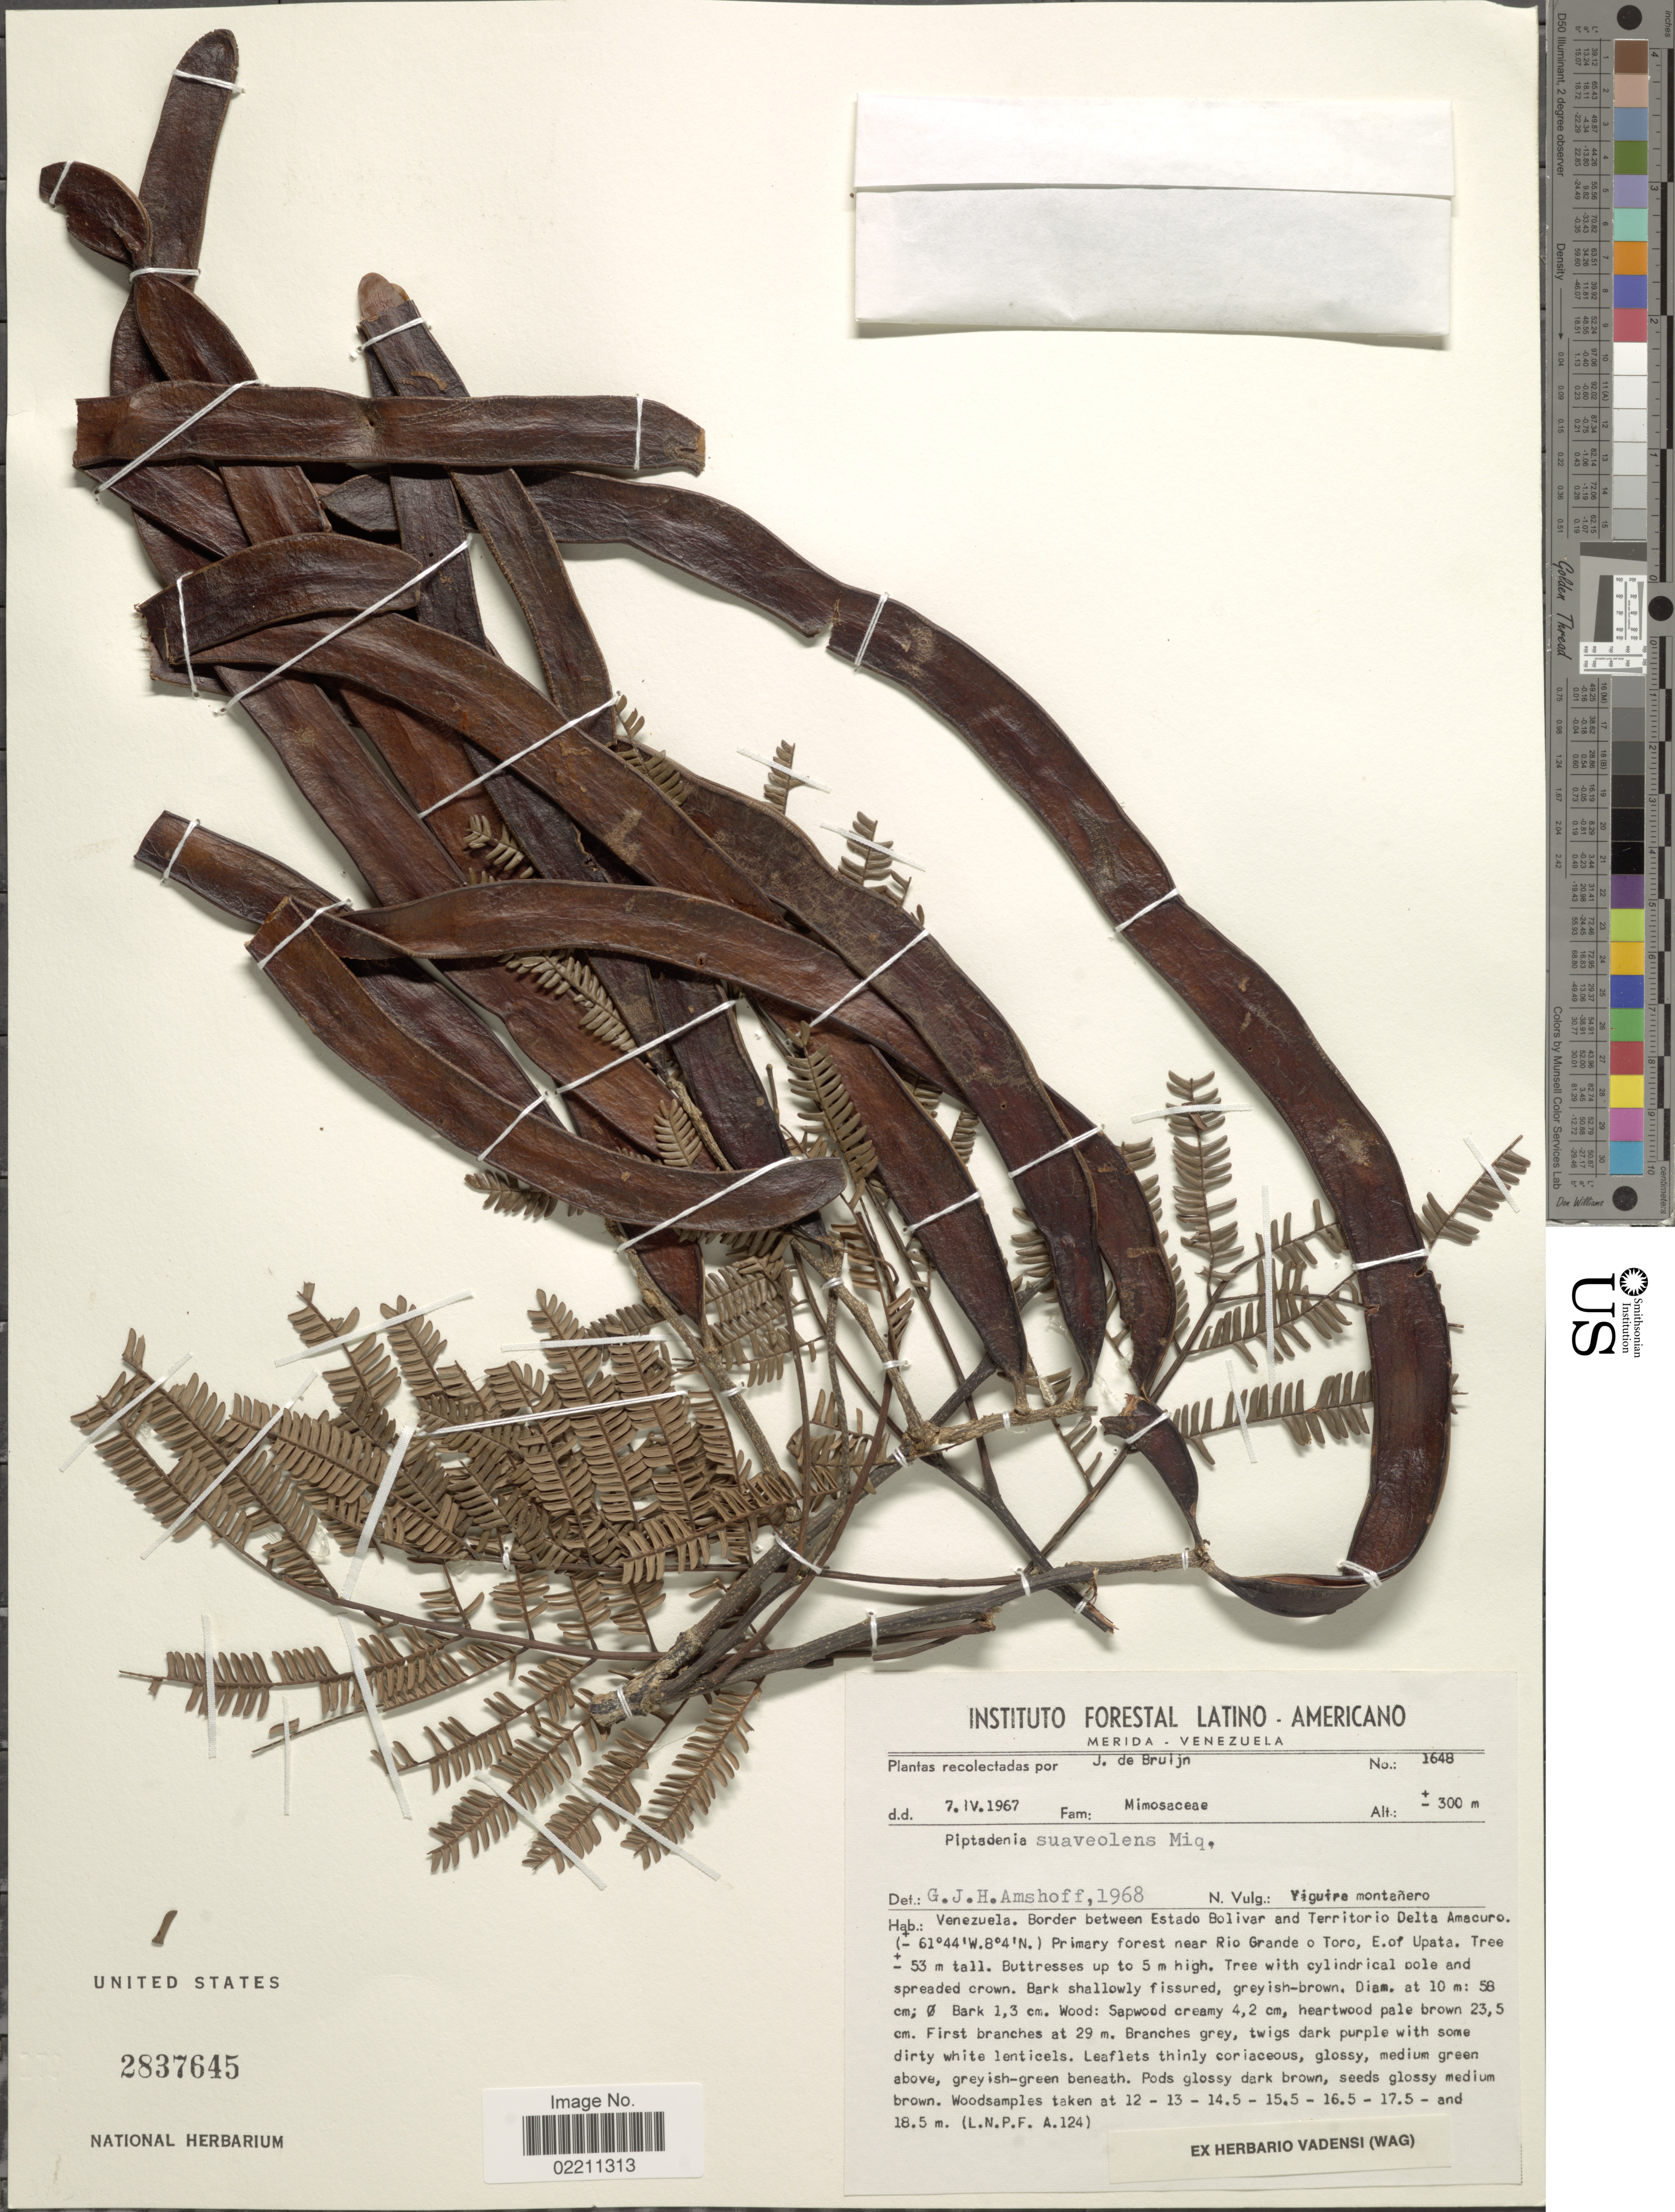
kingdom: Plantae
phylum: Tracheophyta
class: Magnoliopsida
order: Fabales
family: Fabaceae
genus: Marlimorimia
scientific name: Marlimorimia psilostachya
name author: (DC.) L.P. Queiroz & Marc.F. Simon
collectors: J. Bruijn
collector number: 1648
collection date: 1967-04-07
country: Colombia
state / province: Bolívar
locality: Venezuela, Border between Estado Bolivar and Territorio Delta Amazuro. Primary forest near Rio Grande o Toro, E of Upata.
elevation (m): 300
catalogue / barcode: US 2837645